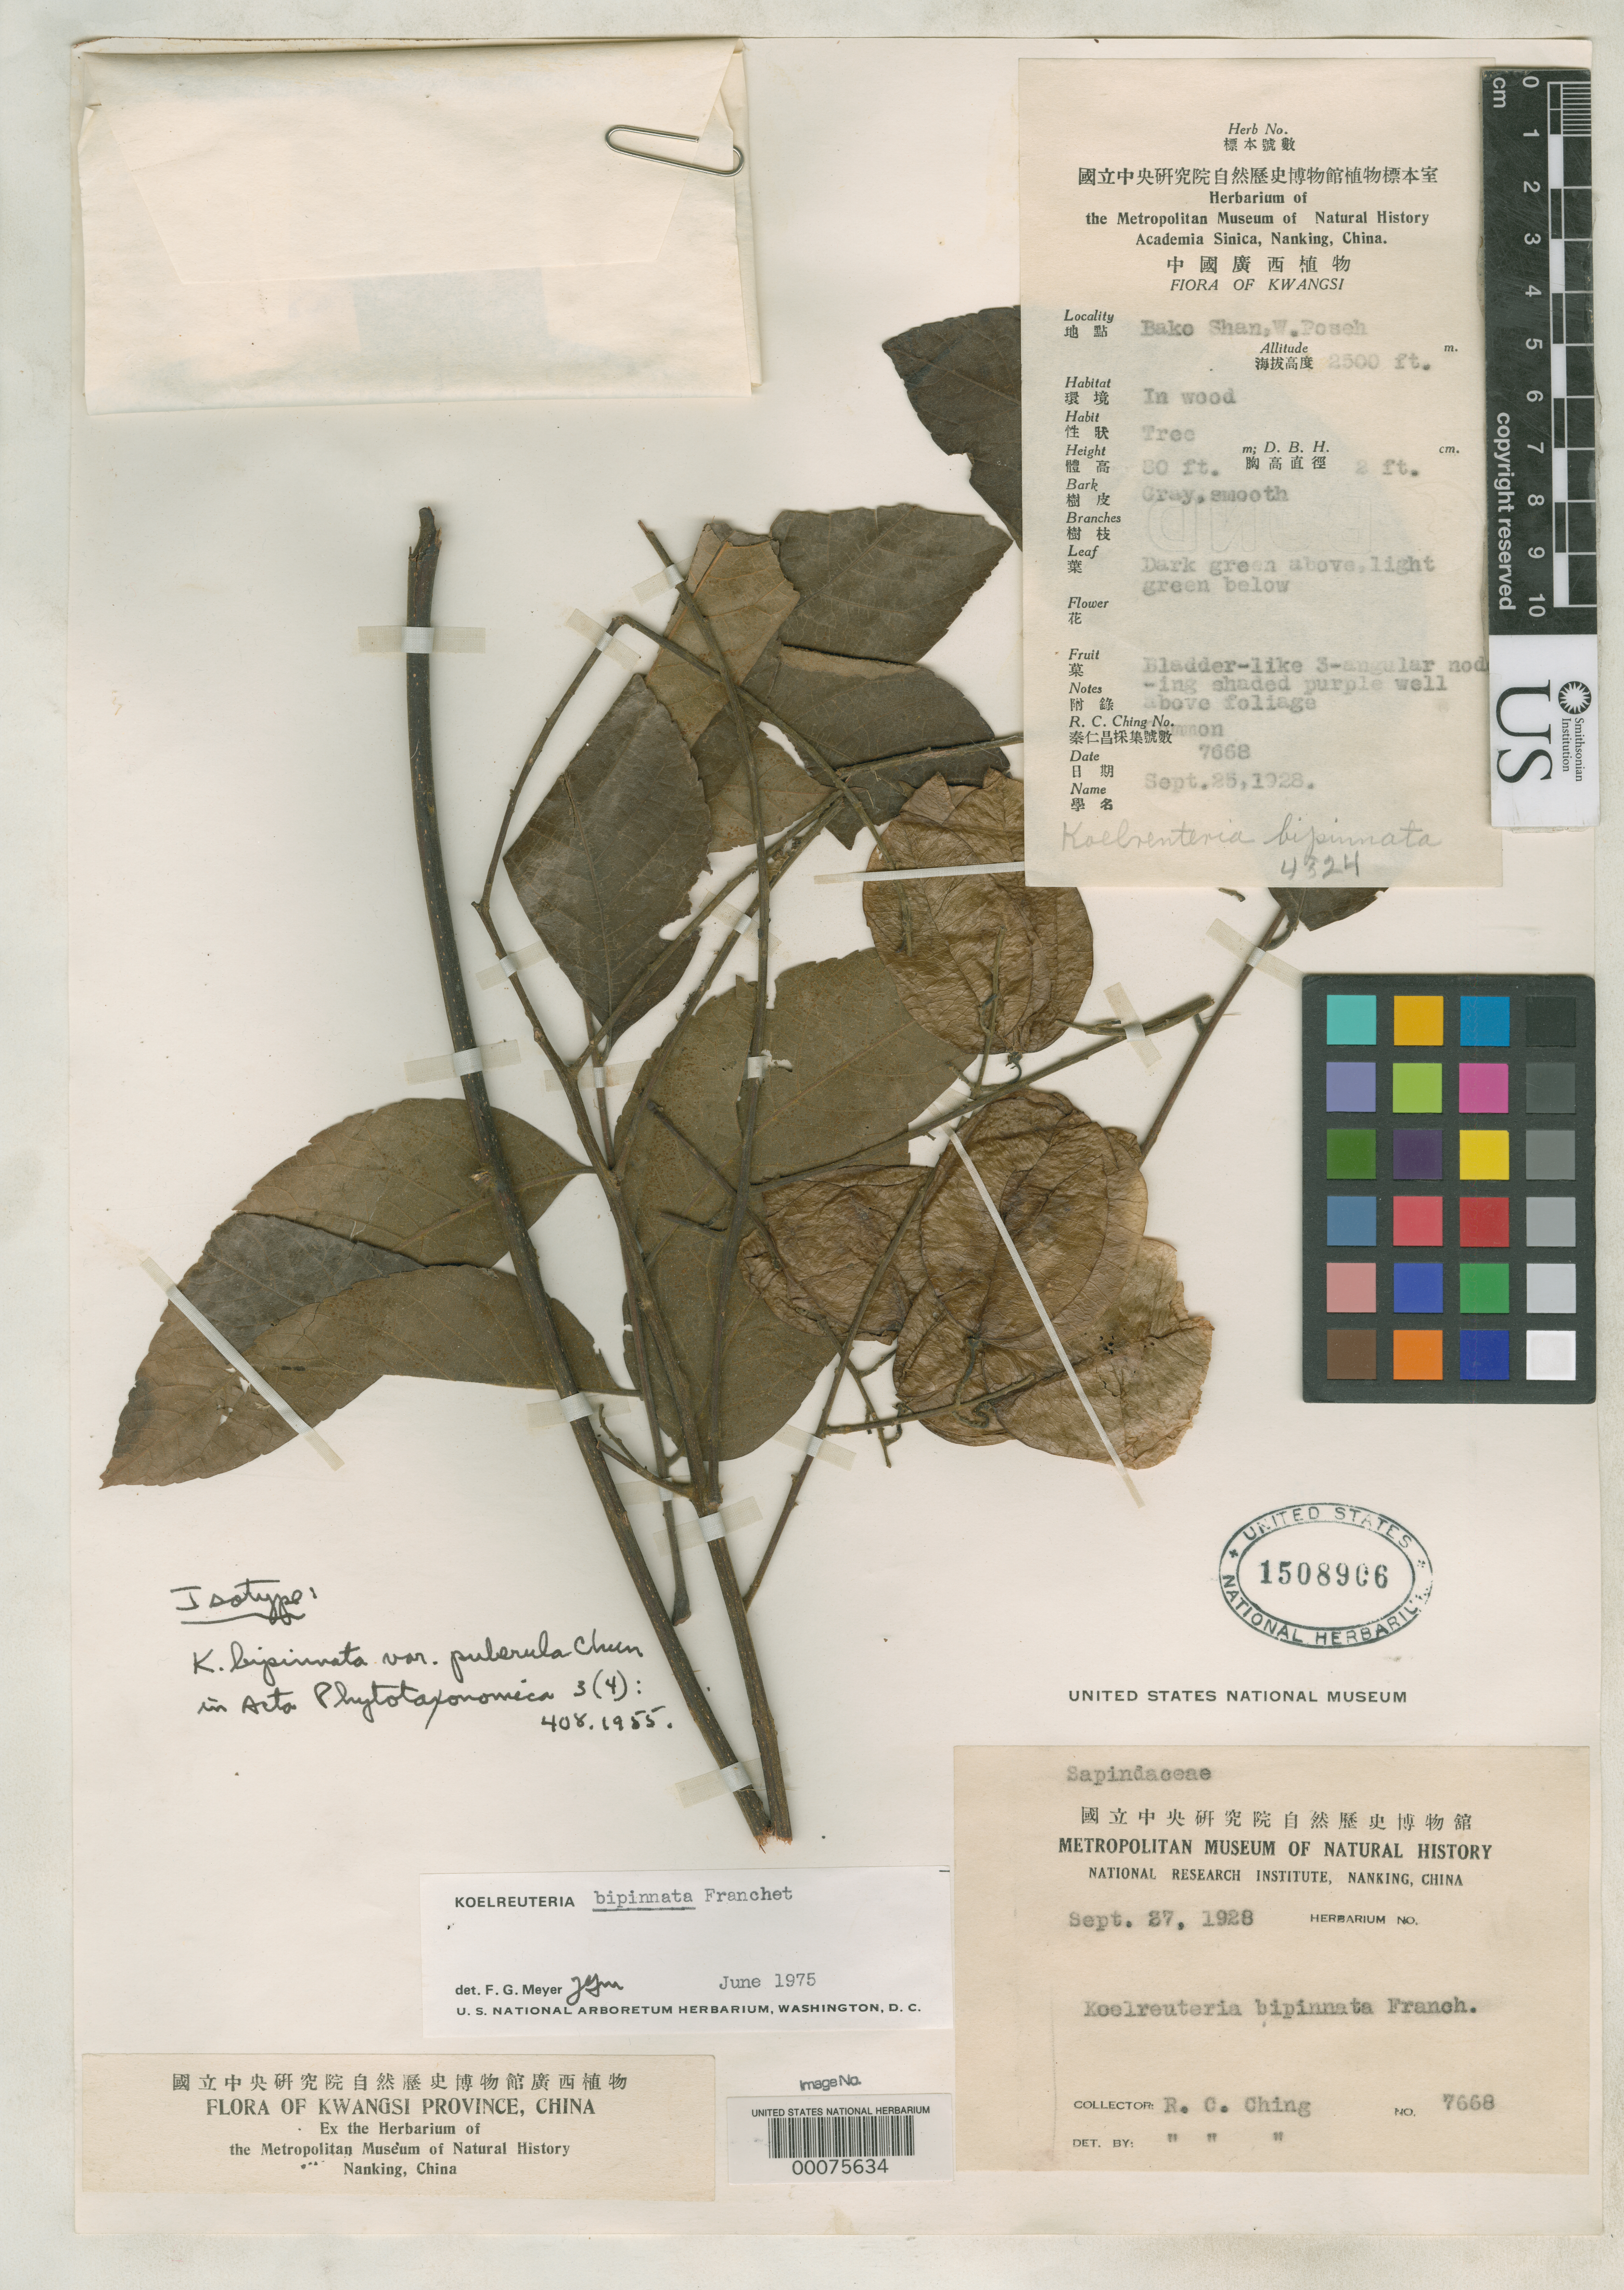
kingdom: Plantae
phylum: Tracheophyta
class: Magnoliopsida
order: Sapindales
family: Sapindaceae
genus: Koelreuteria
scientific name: Koelreuteria bipinnata var. puberula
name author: Franch.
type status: Isotype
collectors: R. C. Ching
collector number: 7668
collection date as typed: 27 Sep 1928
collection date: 1928-09-27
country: China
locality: Bake Shan, W Poseh.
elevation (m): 762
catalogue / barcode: US 1508906